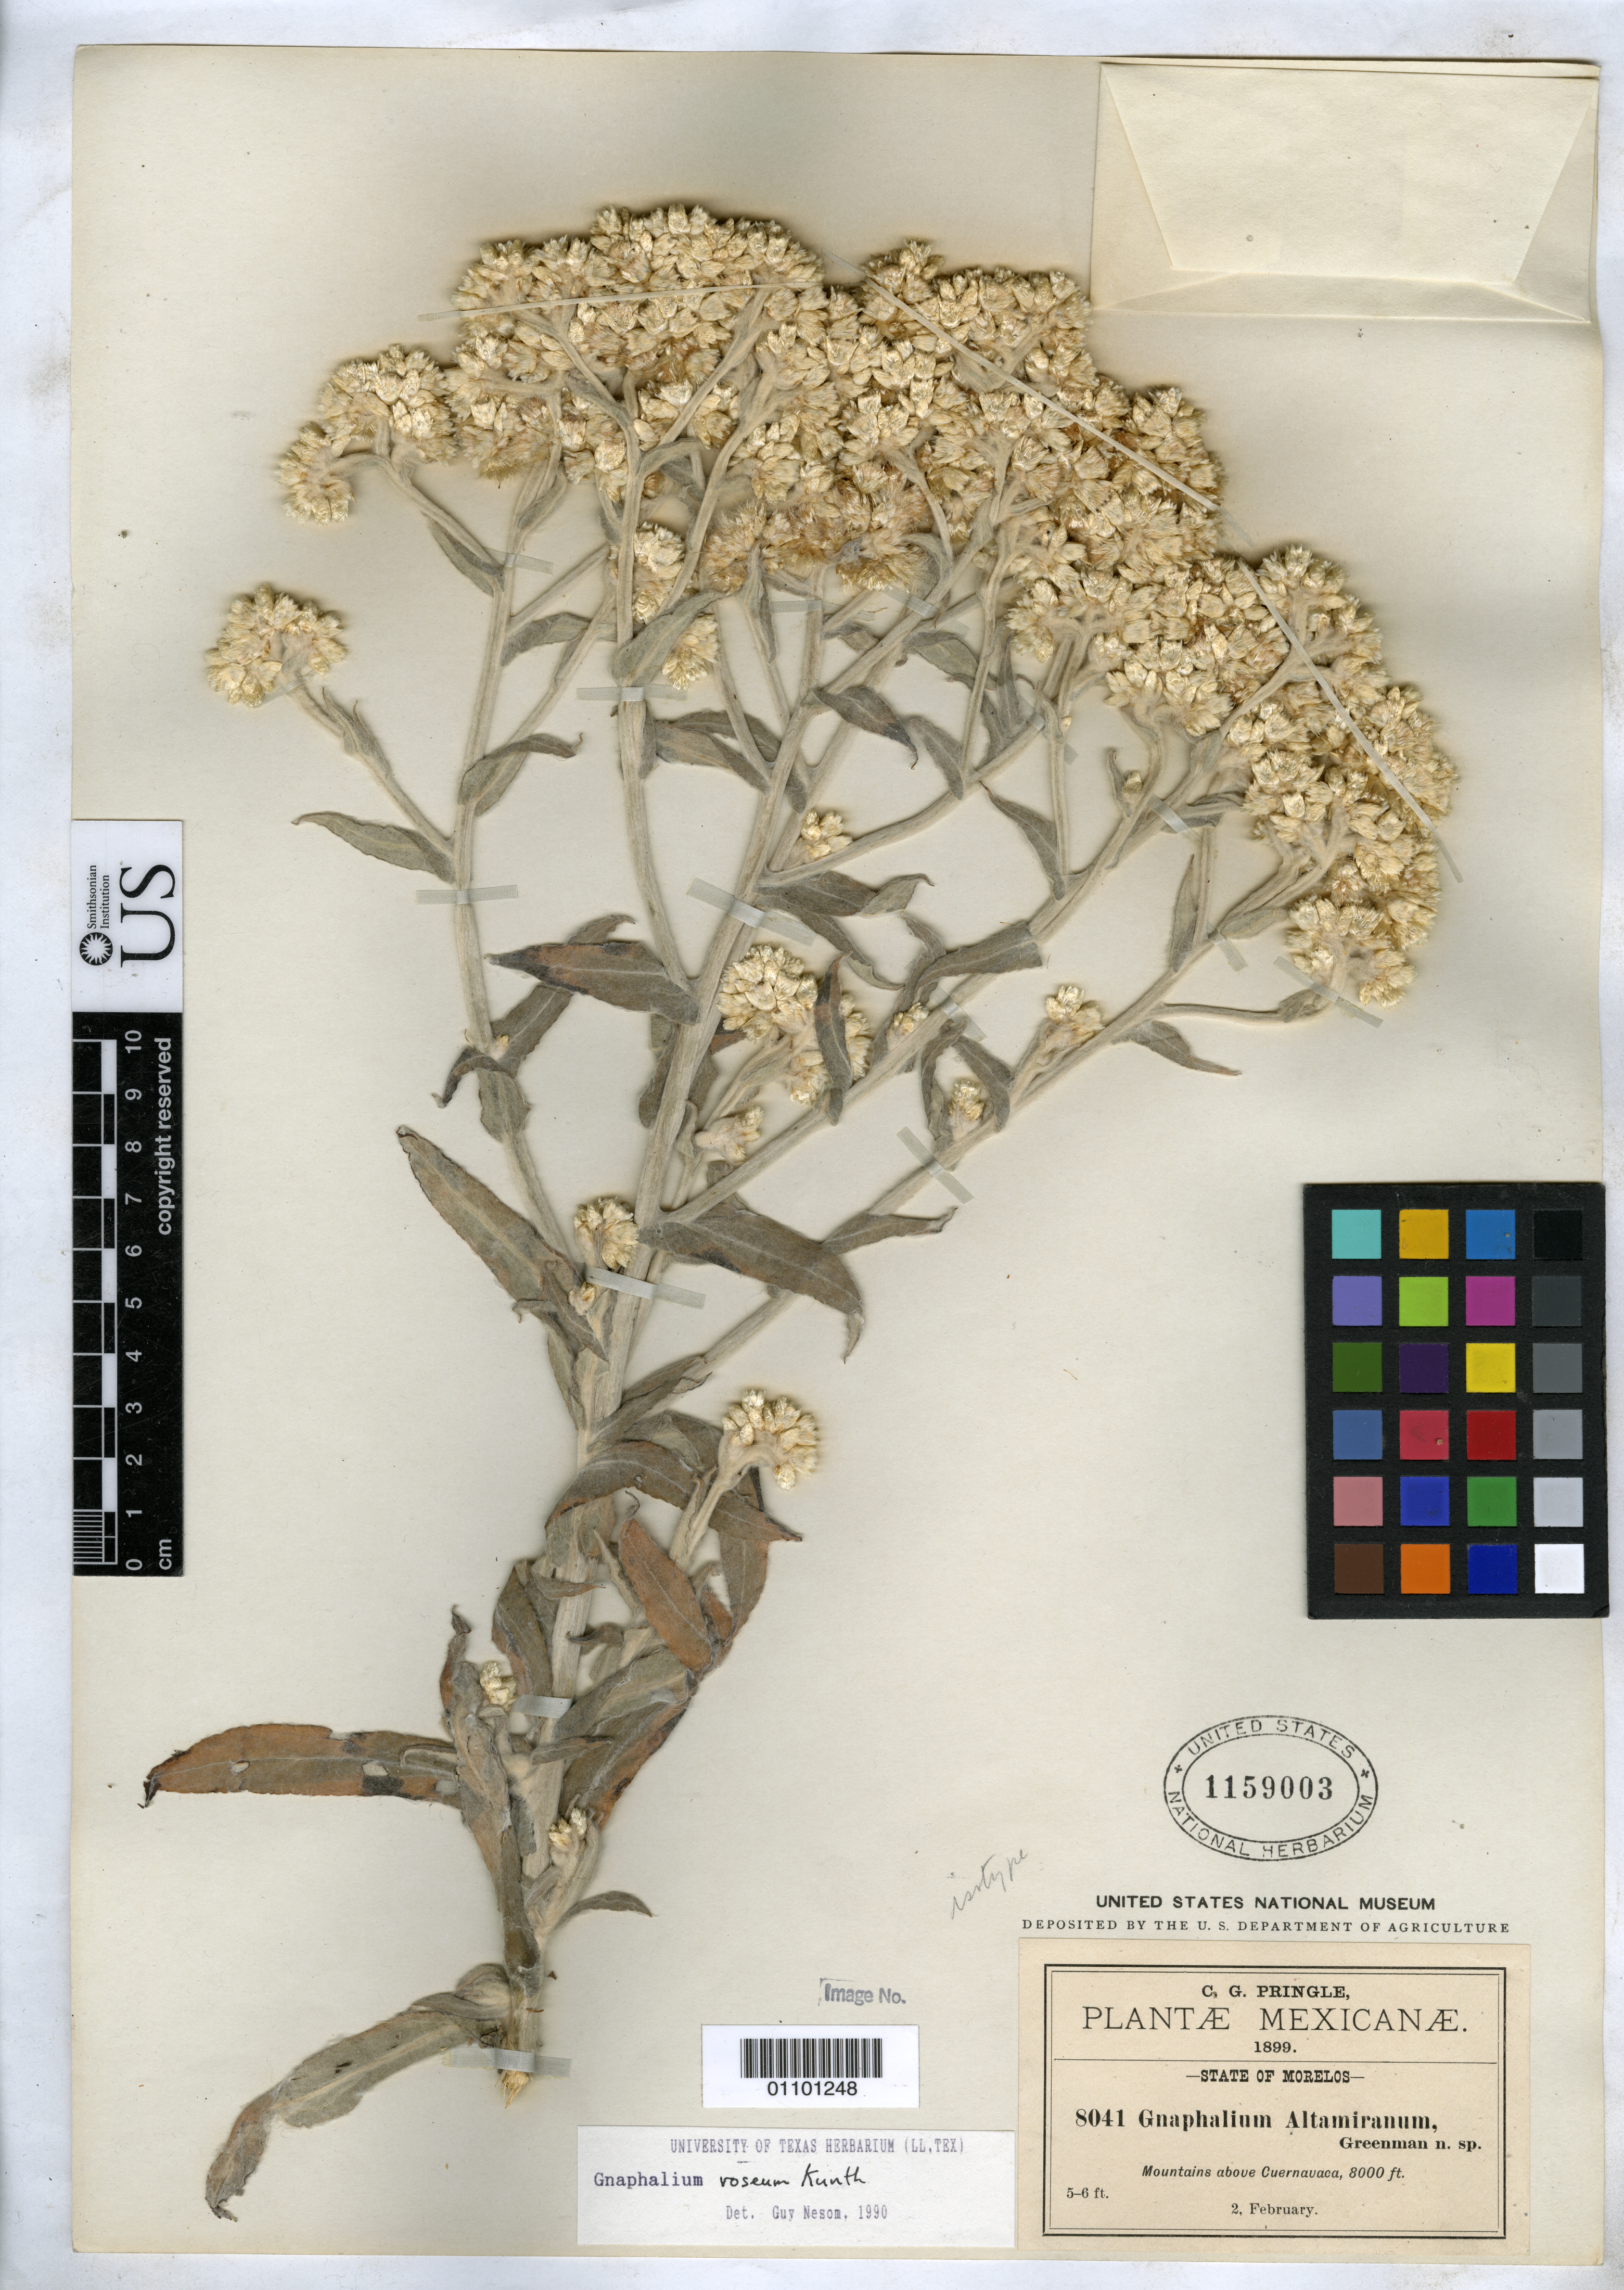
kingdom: Plantae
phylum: Tracheophyta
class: Magnoliopsida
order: Asterales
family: Asteraceae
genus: Gnaphalium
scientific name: Gnaphalium altamiranum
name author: Greenm.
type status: Isotype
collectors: C. G. Pringle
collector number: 8041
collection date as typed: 02 Feb 1899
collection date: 1899-02-02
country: Mexico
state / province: Morelos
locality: Above Cuernavaca.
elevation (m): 2438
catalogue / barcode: US 1159003